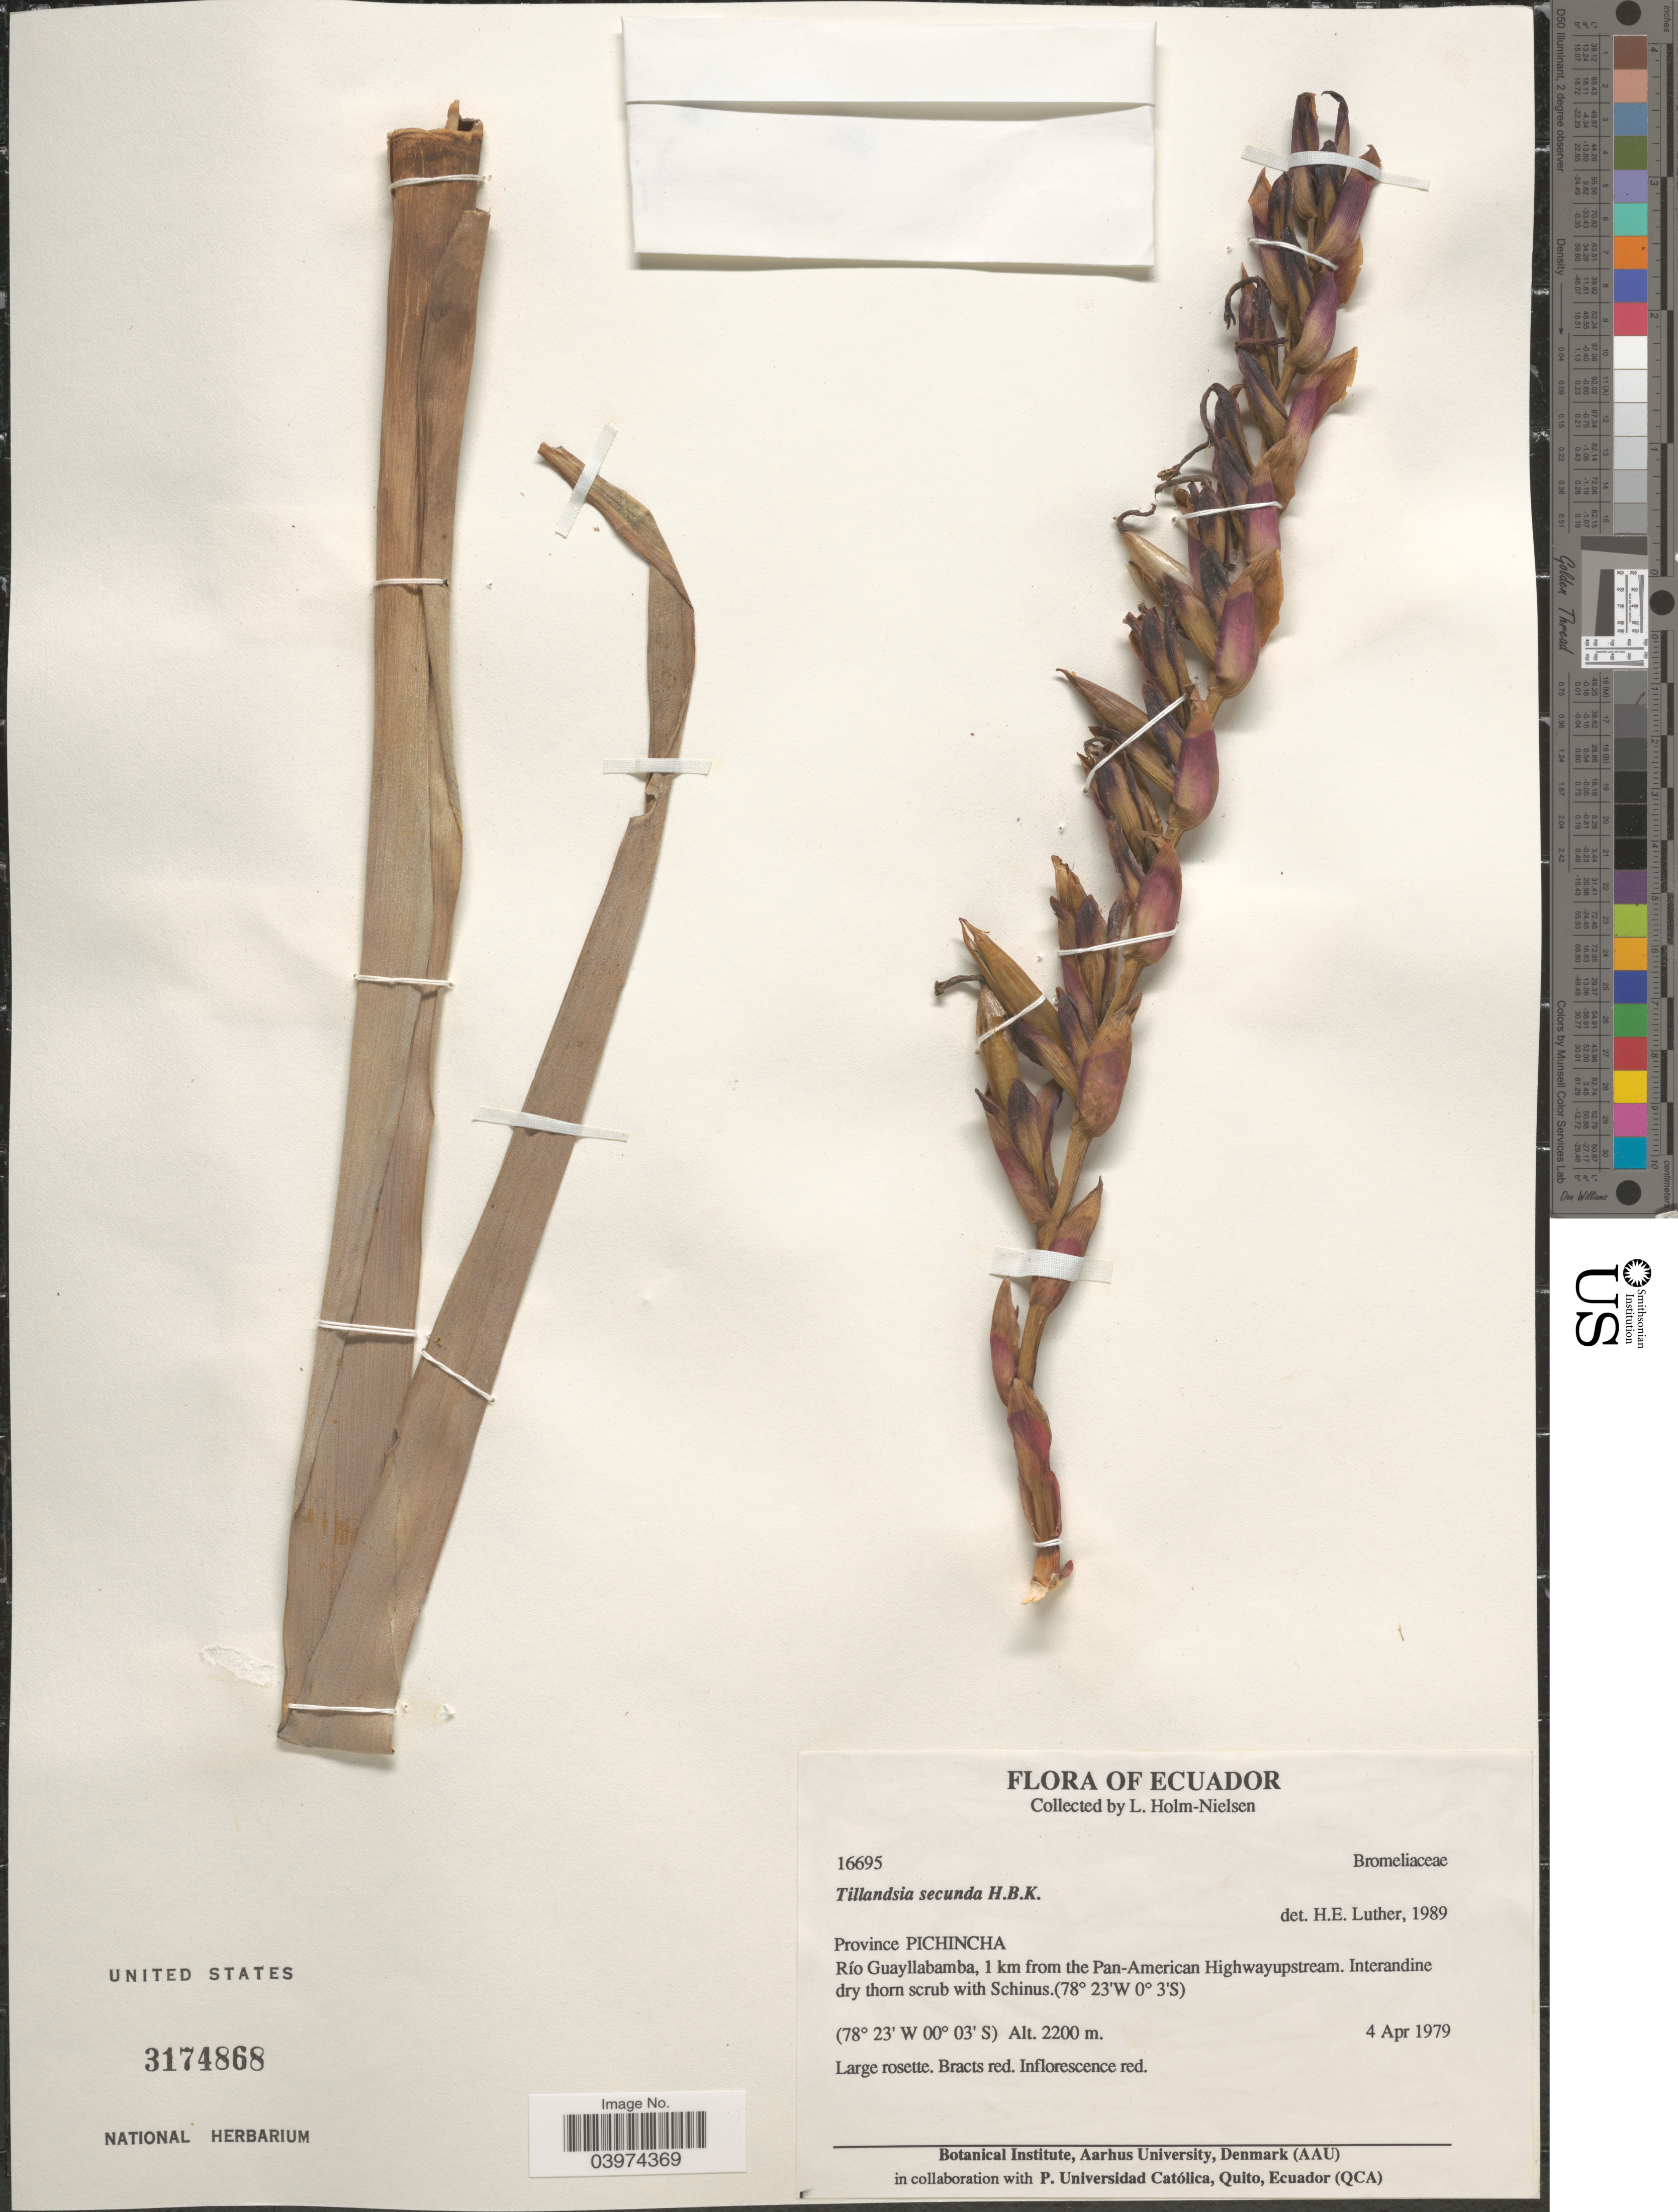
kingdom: Plantae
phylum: Tracheophyta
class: Liliopsida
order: Poales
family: Bromeliaceae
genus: Tillandsia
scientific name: Tillandsia secunda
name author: Kunth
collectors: L. Holm-Nielsen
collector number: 16695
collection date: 1979-04-04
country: Ecuador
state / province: Pichincha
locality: Río Guayllabamba, 1 km from the Pan-American Highwayupstream.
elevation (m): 2200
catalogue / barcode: US 3174868